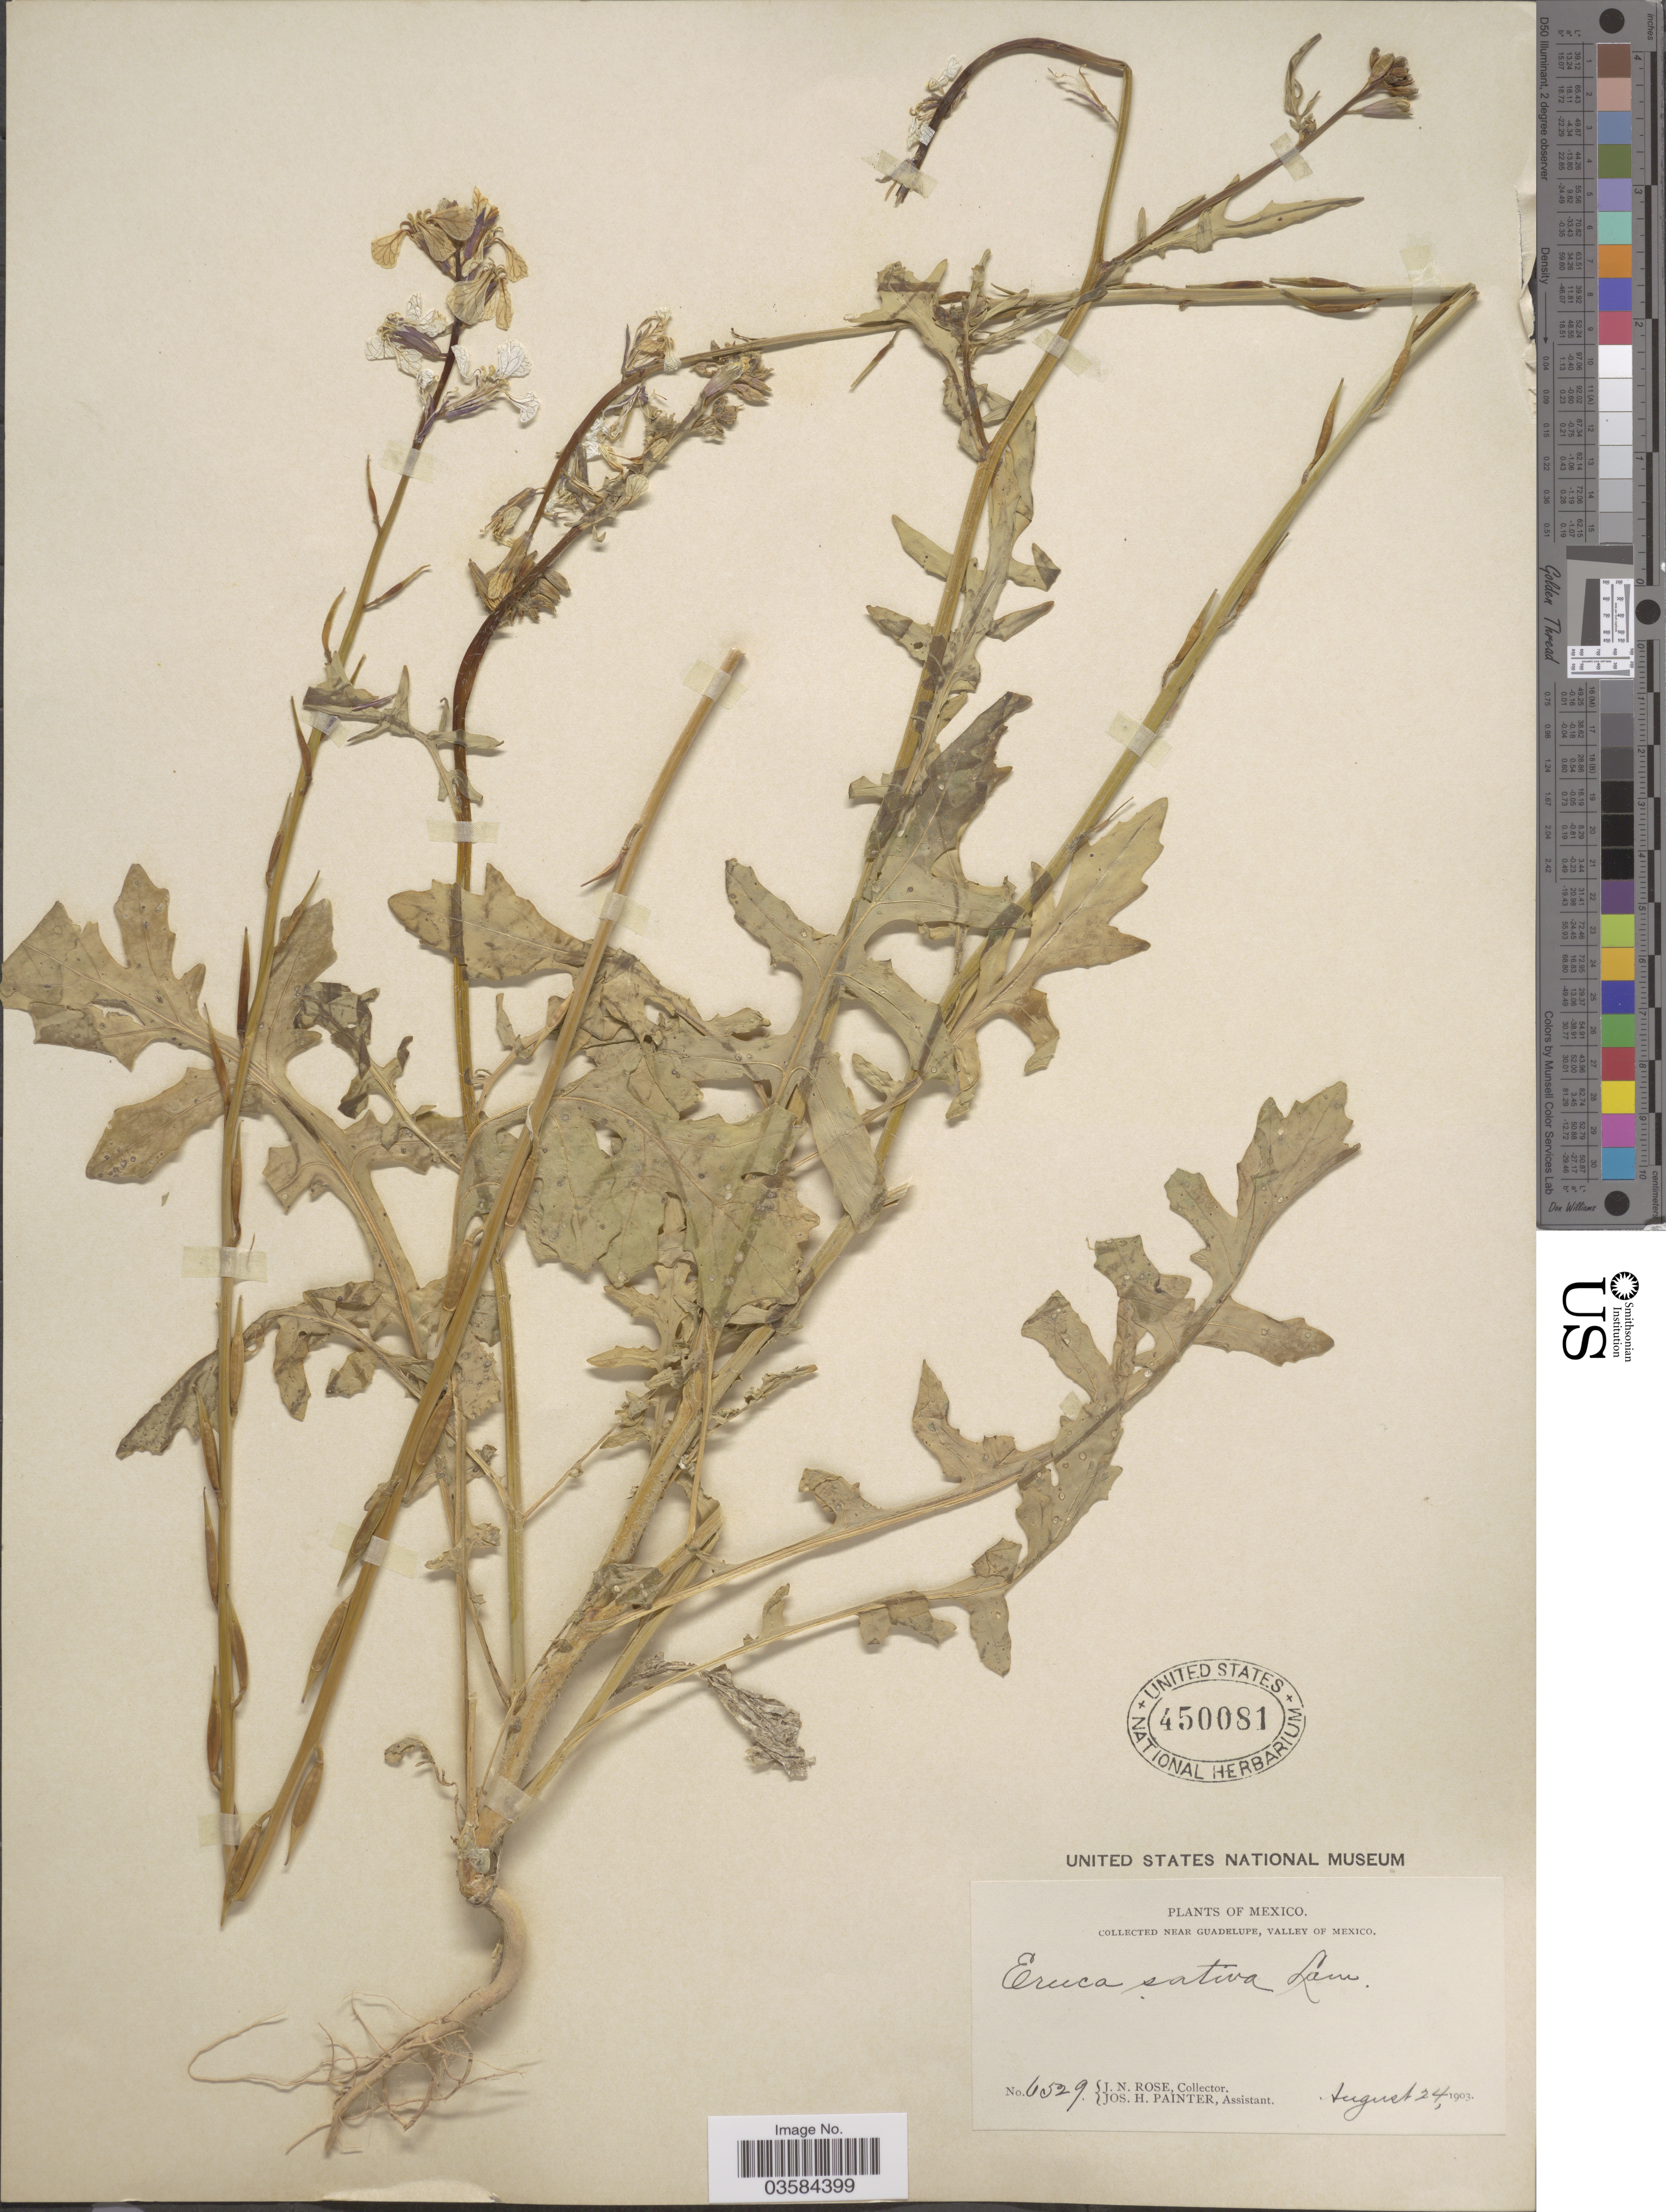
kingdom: Plantae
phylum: Tracheophyta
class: Magnoliopsida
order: Brassicales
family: Brassicaceae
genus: Eruca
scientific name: Eruca vesicaria subsp. sativa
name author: (Mill.) Thell.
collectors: J. N. Rose & J. H. Painter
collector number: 6529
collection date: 1903-08-24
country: Mexico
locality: Near Guadelupe, Valley of Mexico.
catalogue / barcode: US 450081